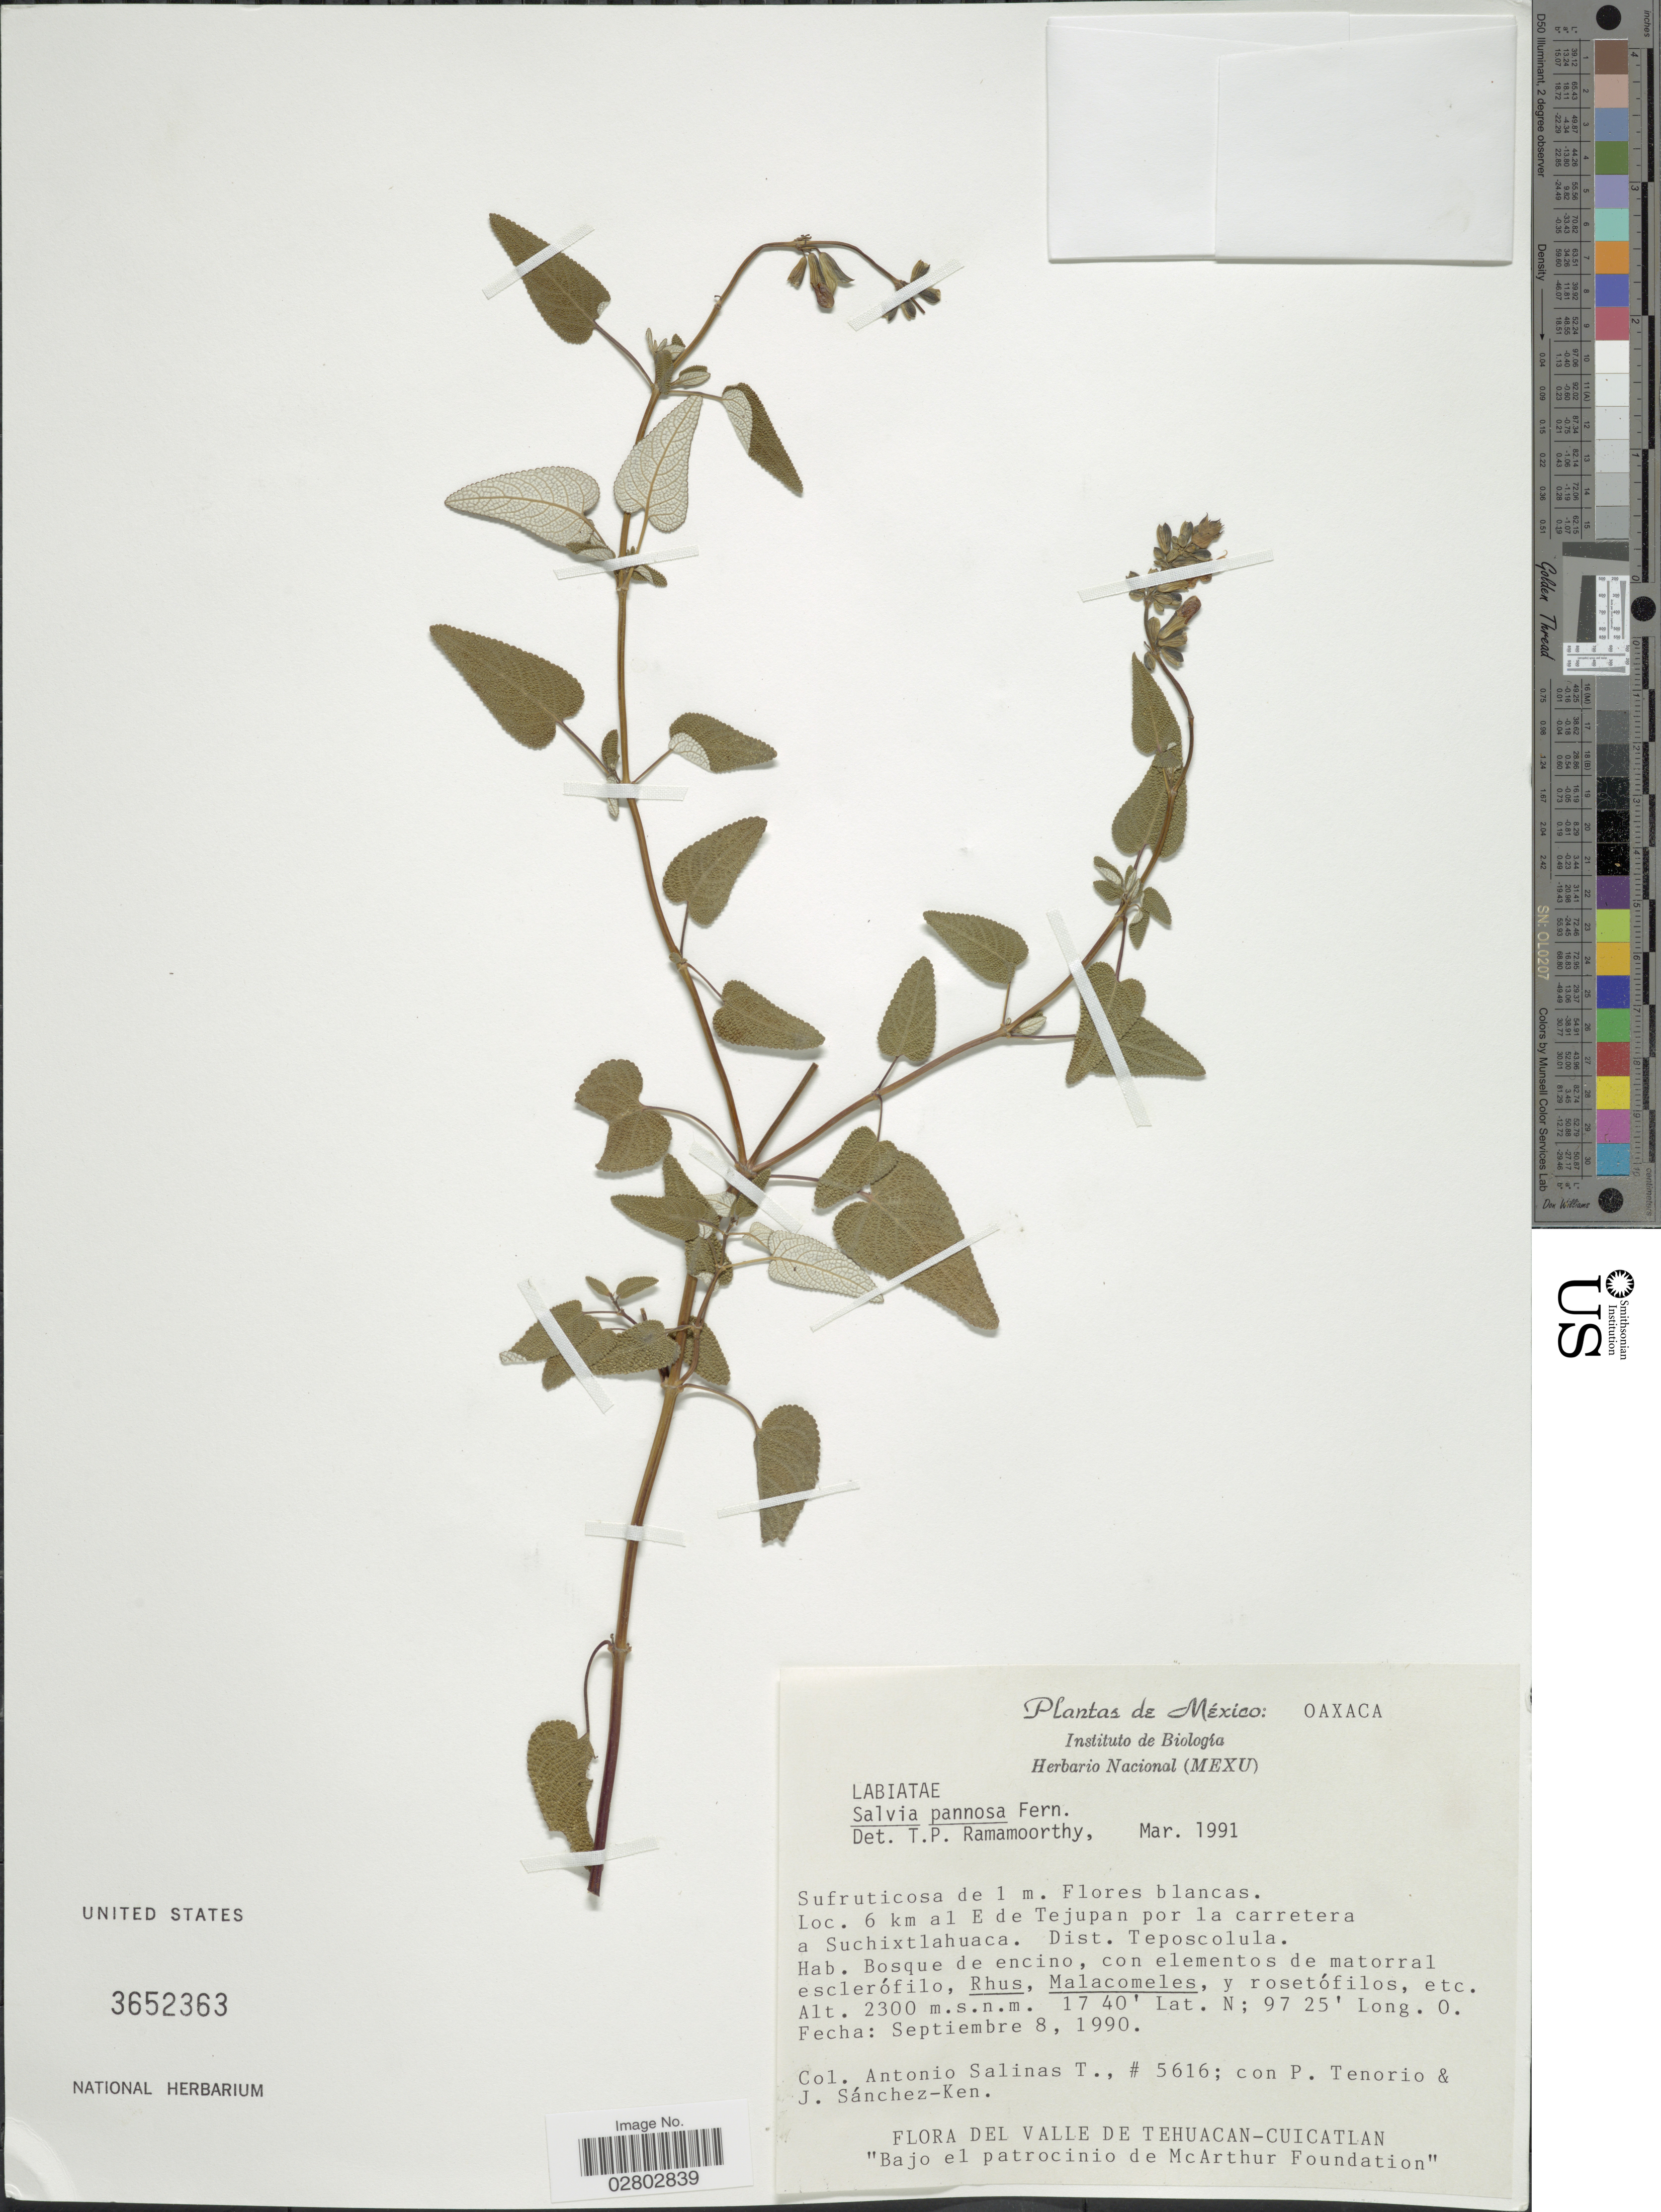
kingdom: Plantae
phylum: Tracheophyta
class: Magnoliopsida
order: Lamiales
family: Lamiaceae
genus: Salvia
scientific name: Salvia pannosa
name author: Fernald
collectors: A. Salinas T., Tenorio, P. & J. G. Sánchez-Ken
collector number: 5616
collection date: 1990-09-08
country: Mexico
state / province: Oaxaca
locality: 6 km al E de Tejupan por la carretera a Suchixtlahuaca, Dist. Teposcolula.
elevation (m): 2300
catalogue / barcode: US 3652363